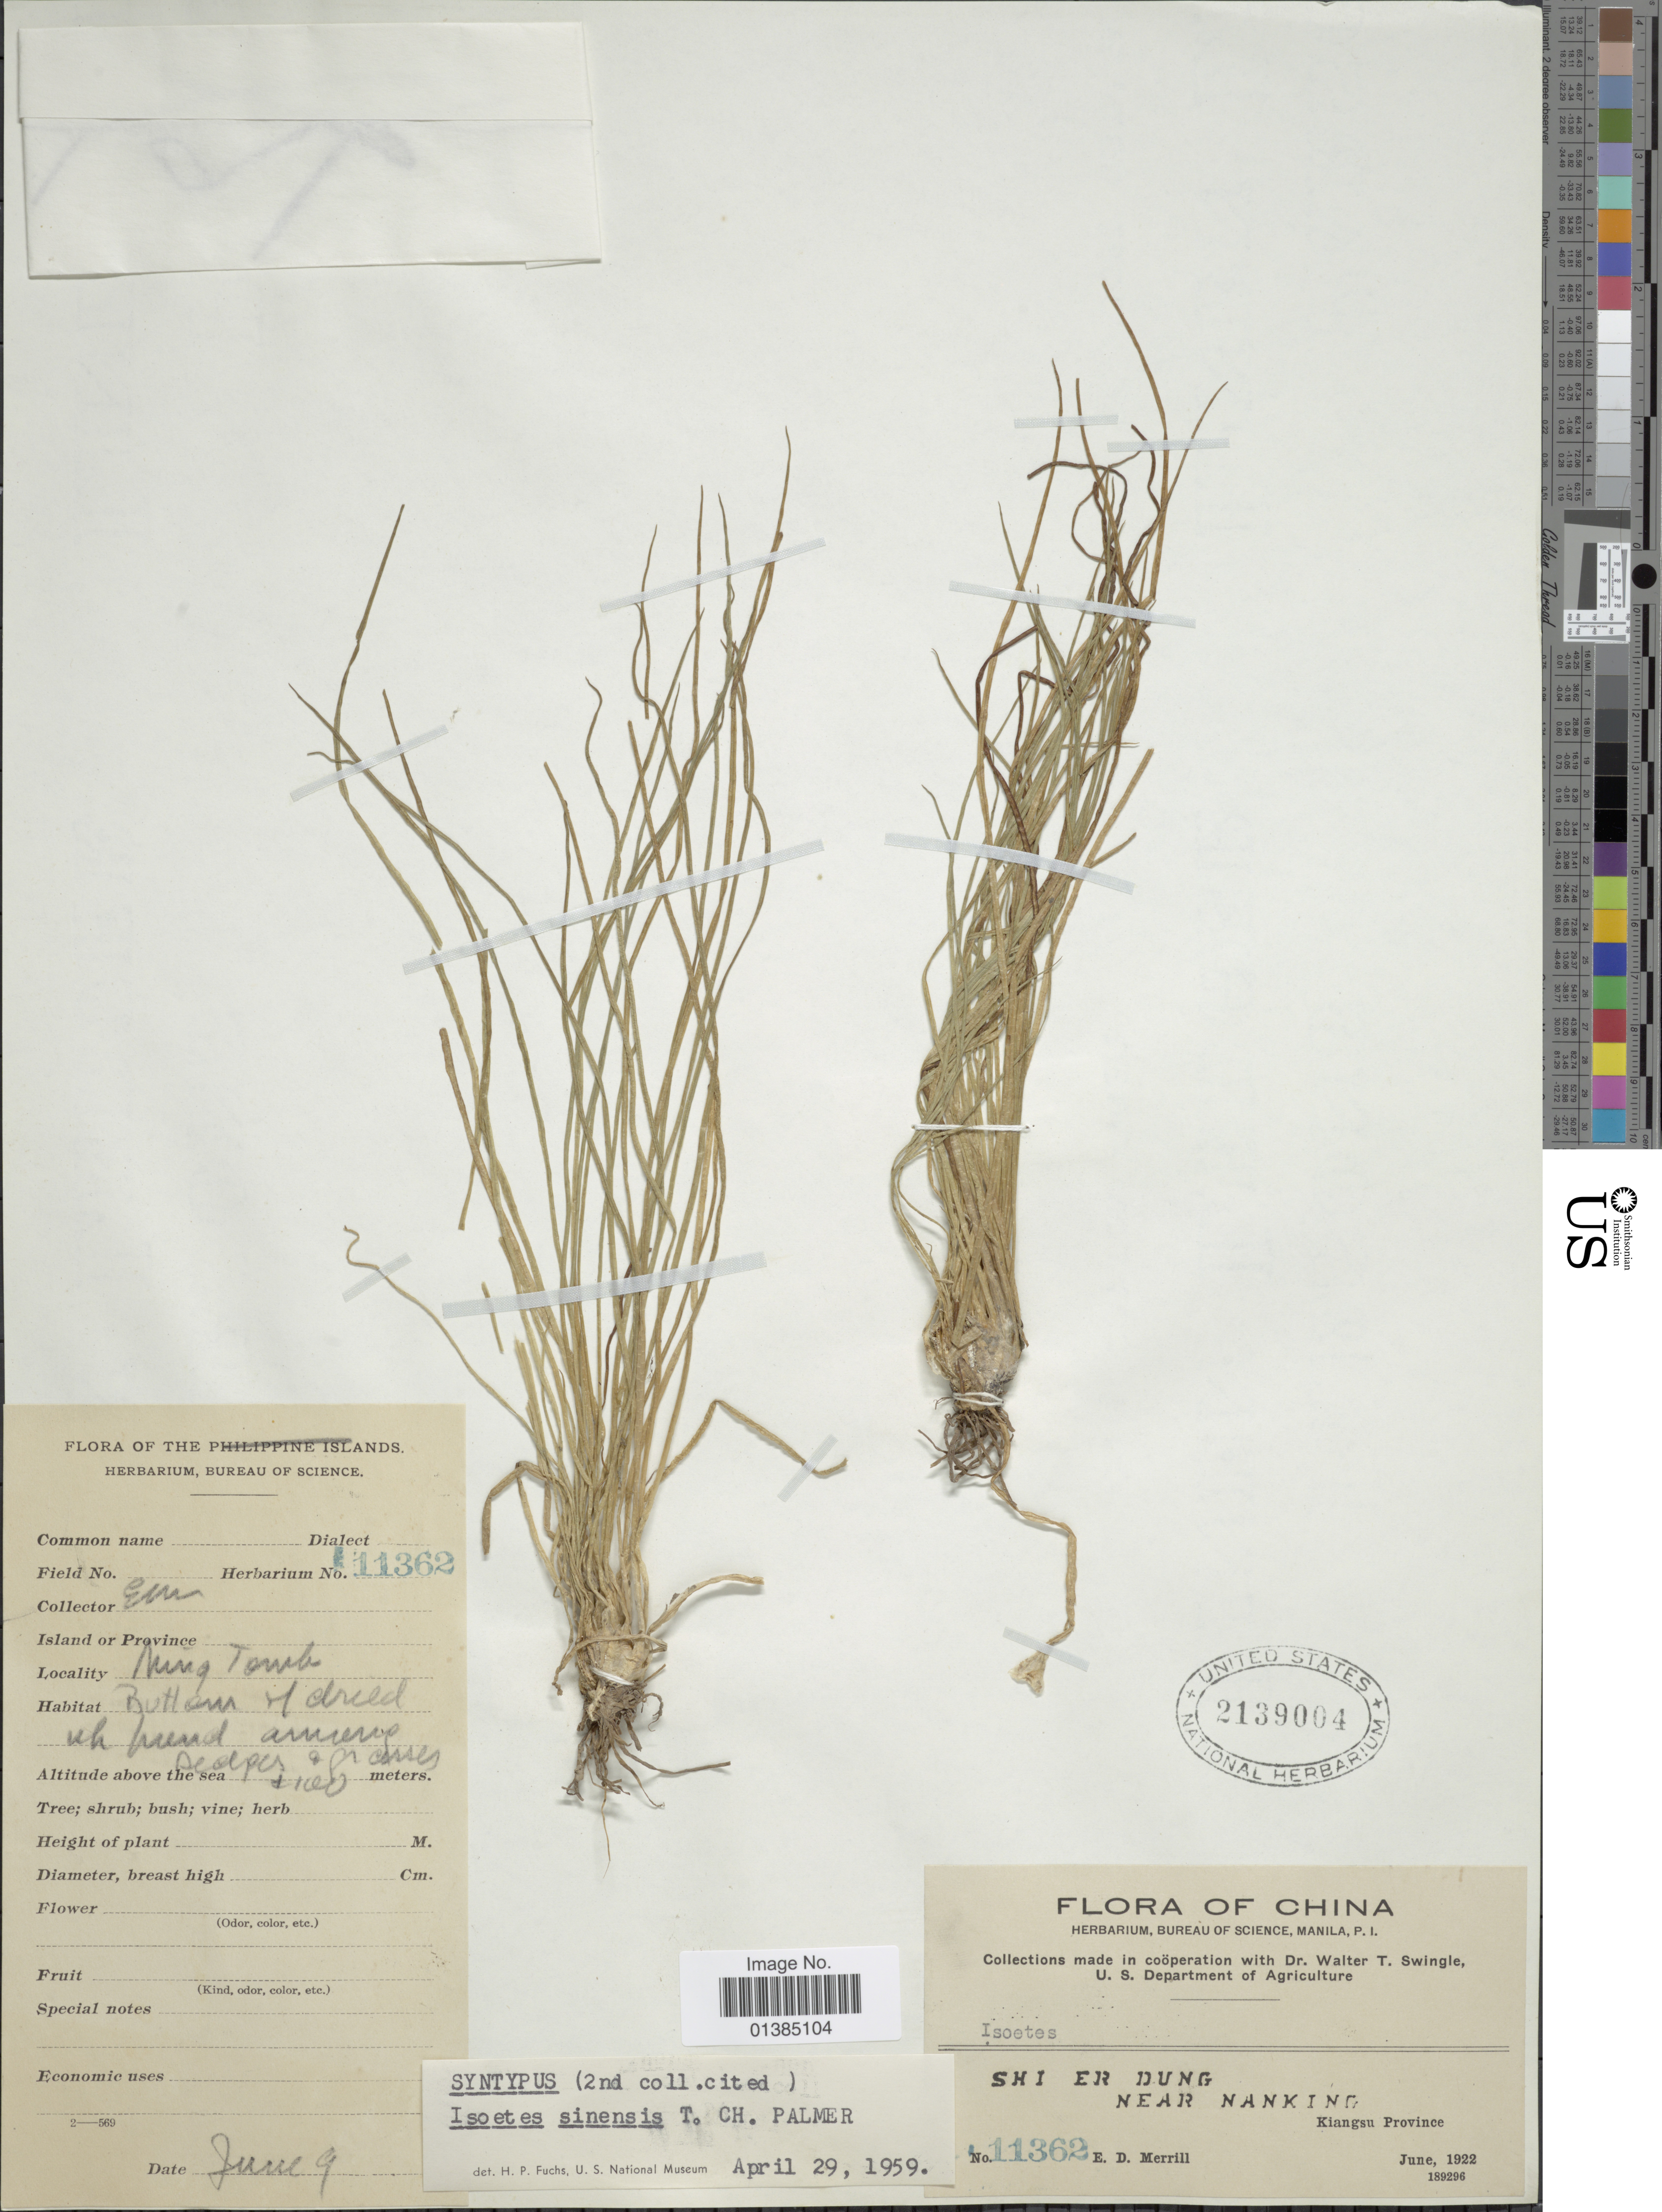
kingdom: Plantae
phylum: Tracheophyta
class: Lycopodiopsida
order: Isoetales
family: Isoetaceae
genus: Isoetes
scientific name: Isoetes sinensis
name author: T.C. Palmer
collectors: E. D. Merrill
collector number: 11362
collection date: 1922-06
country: China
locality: Shi Er Dung near Nanking, Kiangsu Province.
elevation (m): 100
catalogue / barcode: US 2139004